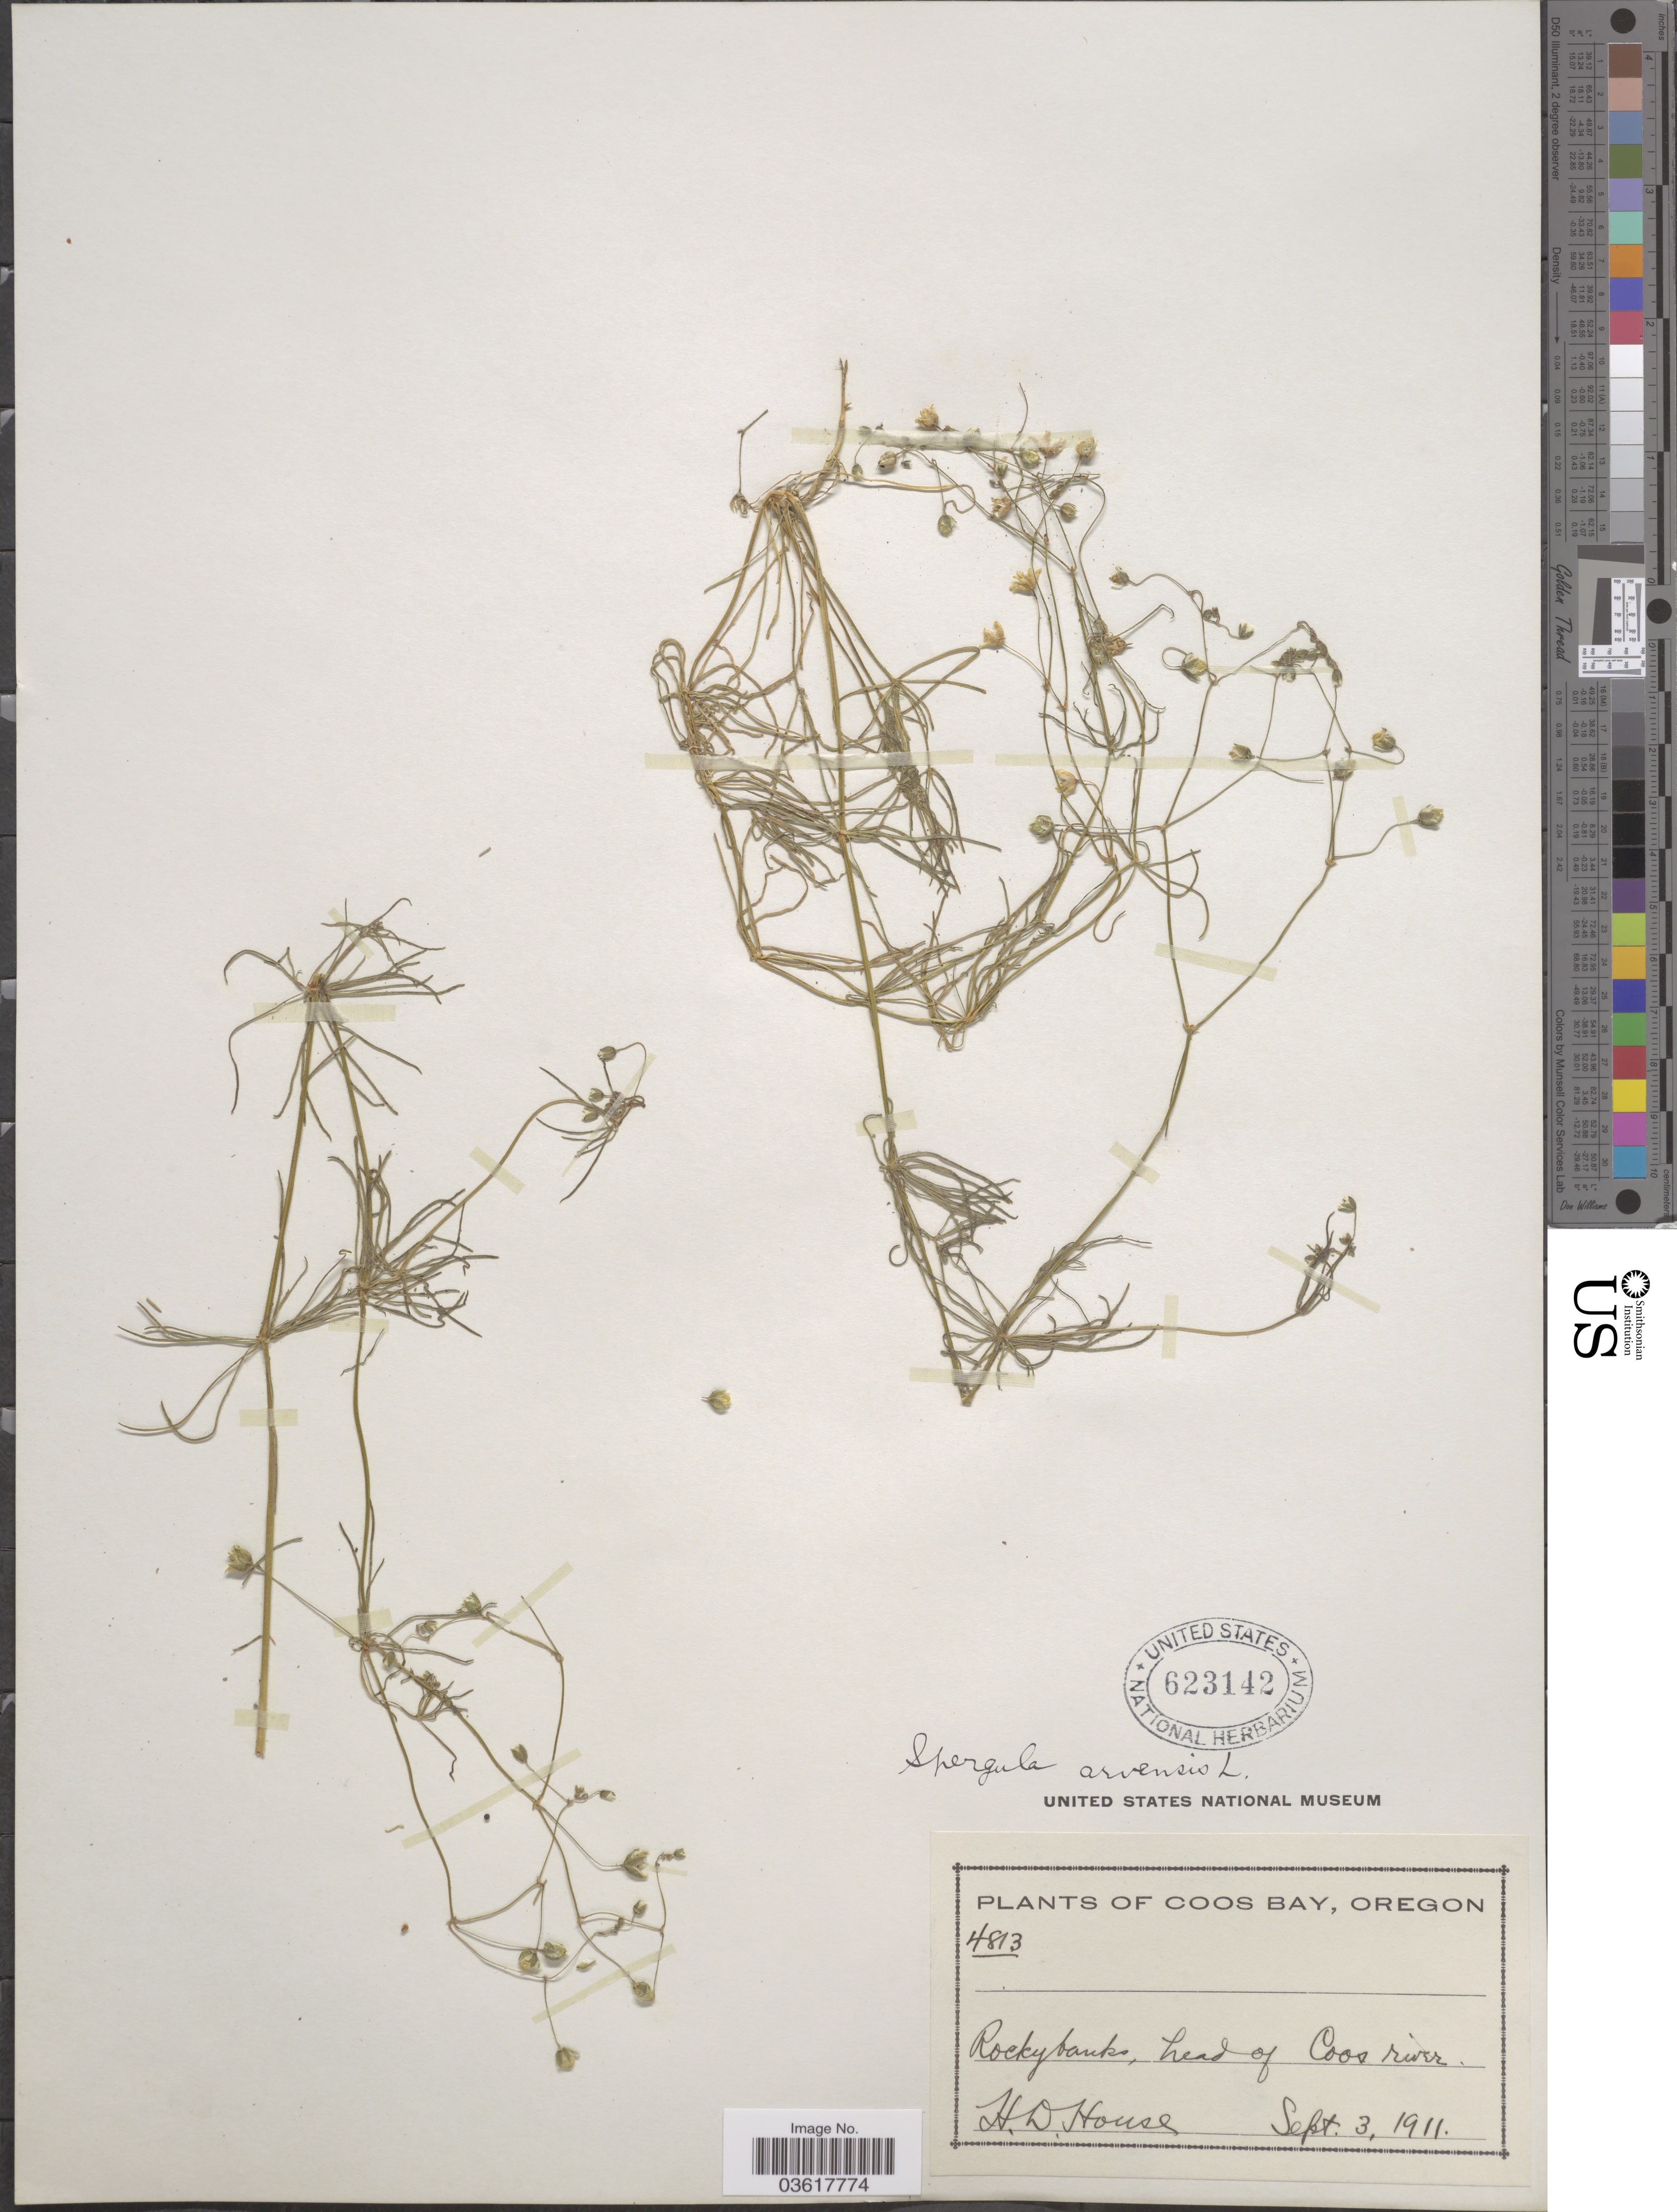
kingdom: Plantae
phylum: Tracheophyta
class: Magnoliopsida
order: Caryophyllales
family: Caryophyllaceae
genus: Spergula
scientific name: Spergula arvensis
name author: L.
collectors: H. D. House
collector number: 4813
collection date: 1911-09-03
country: United States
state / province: Oregon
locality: Coos Bay. Rocky banks, head of Coos river.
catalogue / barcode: US 623142